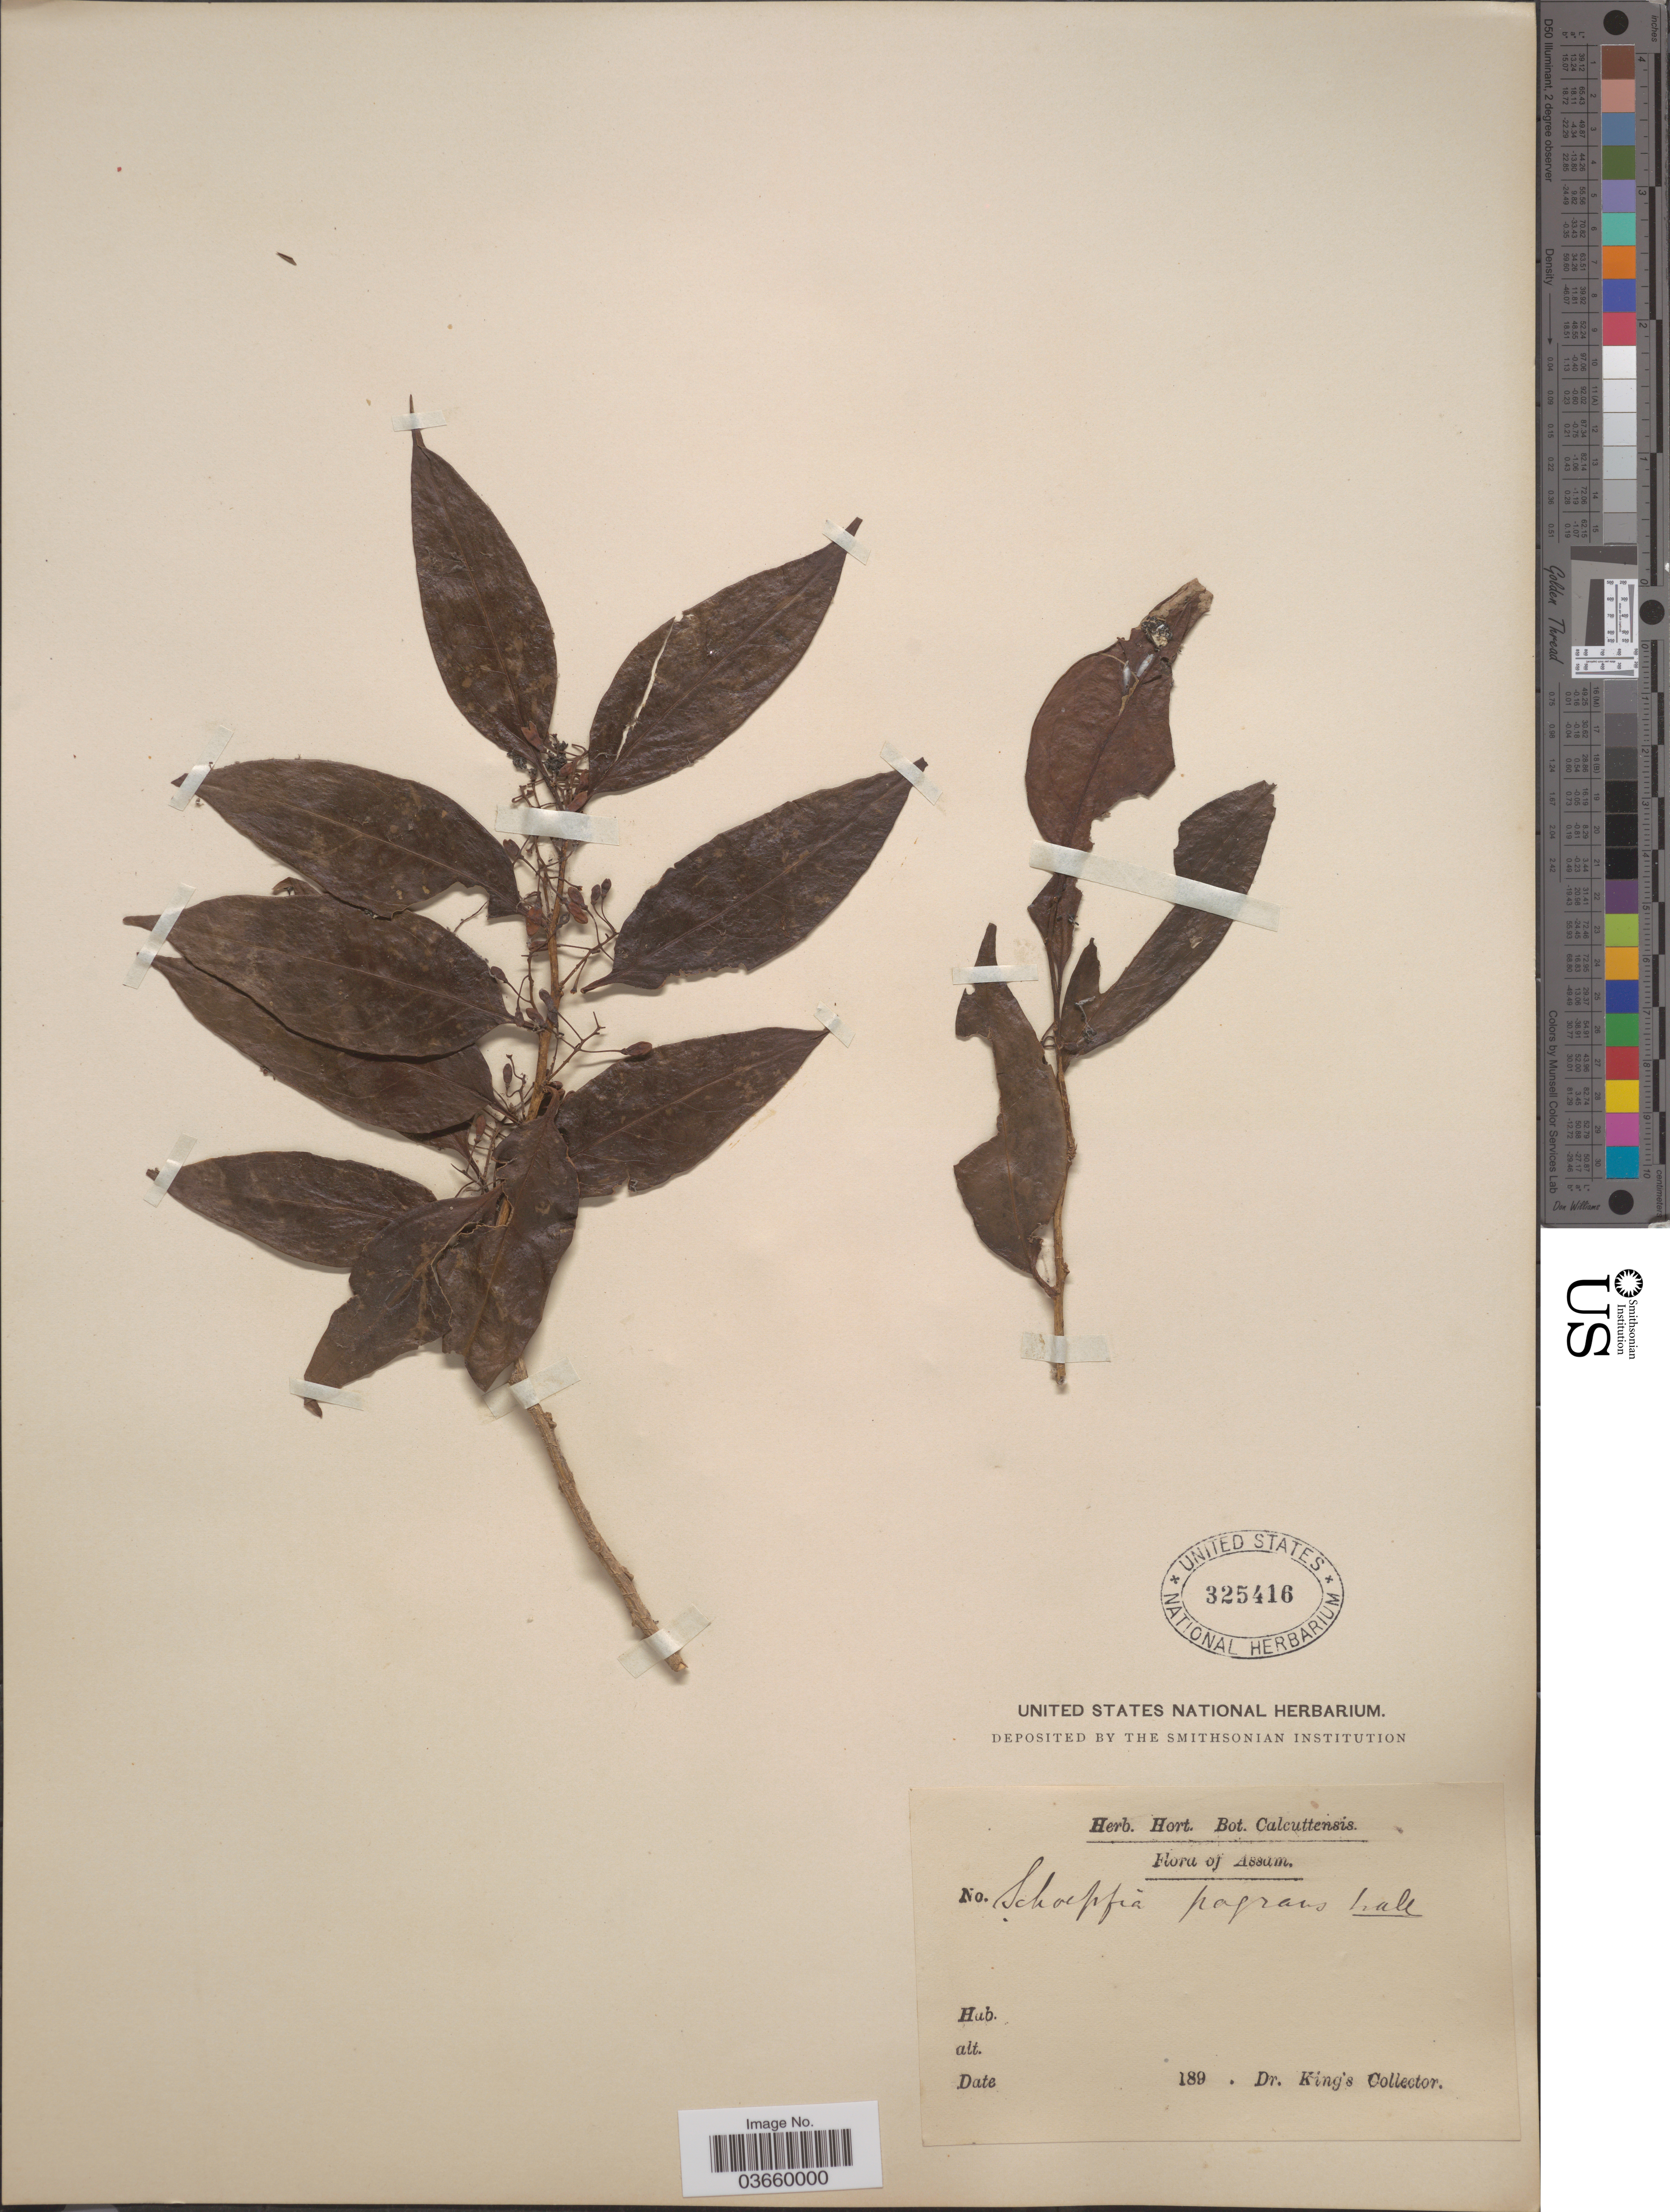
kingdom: Plantae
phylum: Tracheophyta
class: Magnoliopsida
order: Santalales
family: Schoepfiaceae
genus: Schoepfia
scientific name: Schoepfia fragrans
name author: Wall.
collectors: Dr. King's collector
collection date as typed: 189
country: India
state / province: Assam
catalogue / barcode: US 325416